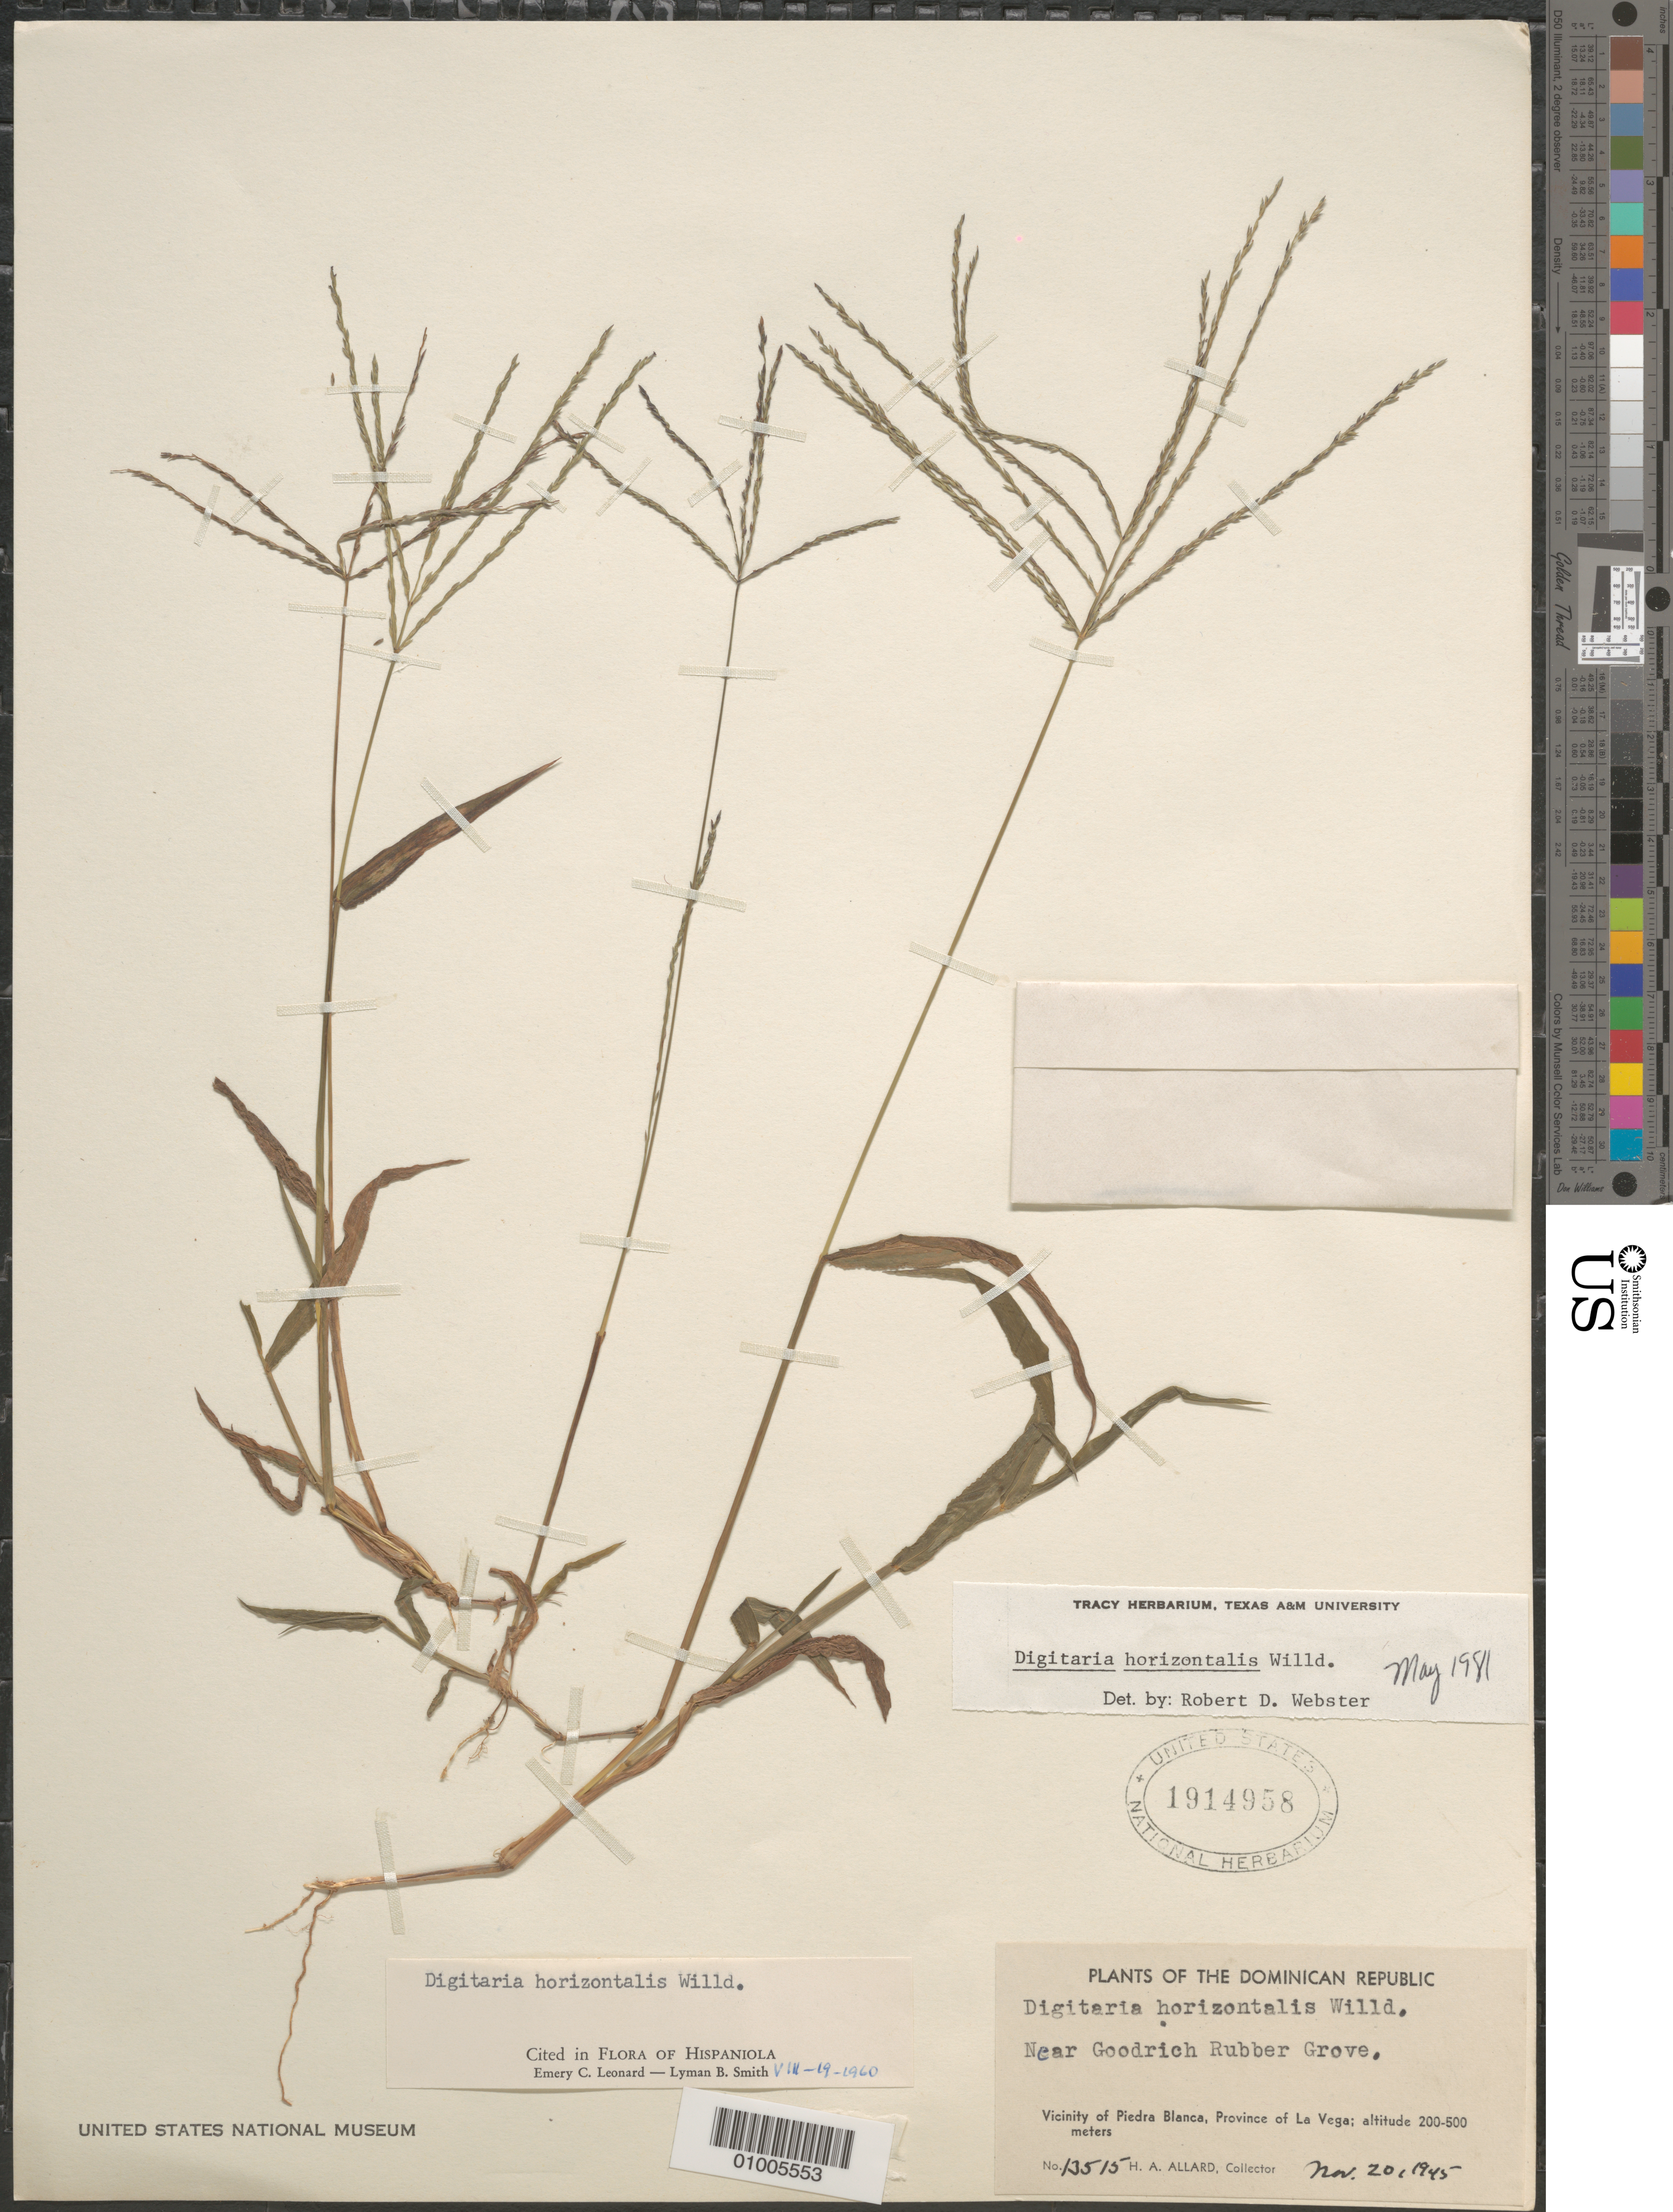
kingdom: Plantae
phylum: Tracheophyta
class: Liliopsida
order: Poales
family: Poaceae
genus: Digitaria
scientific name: Digitaria horizontalis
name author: Willd.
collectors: H. A. Allard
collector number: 13515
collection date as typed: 20 Nov 1945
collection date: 1945-11-20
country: Dominican Republic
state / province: La Vega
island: Hispaniola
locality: Near Goodrich rubber Grove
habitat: near rubber grove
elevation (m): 200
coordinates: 0 N, 0 E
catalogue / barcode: US 1914958